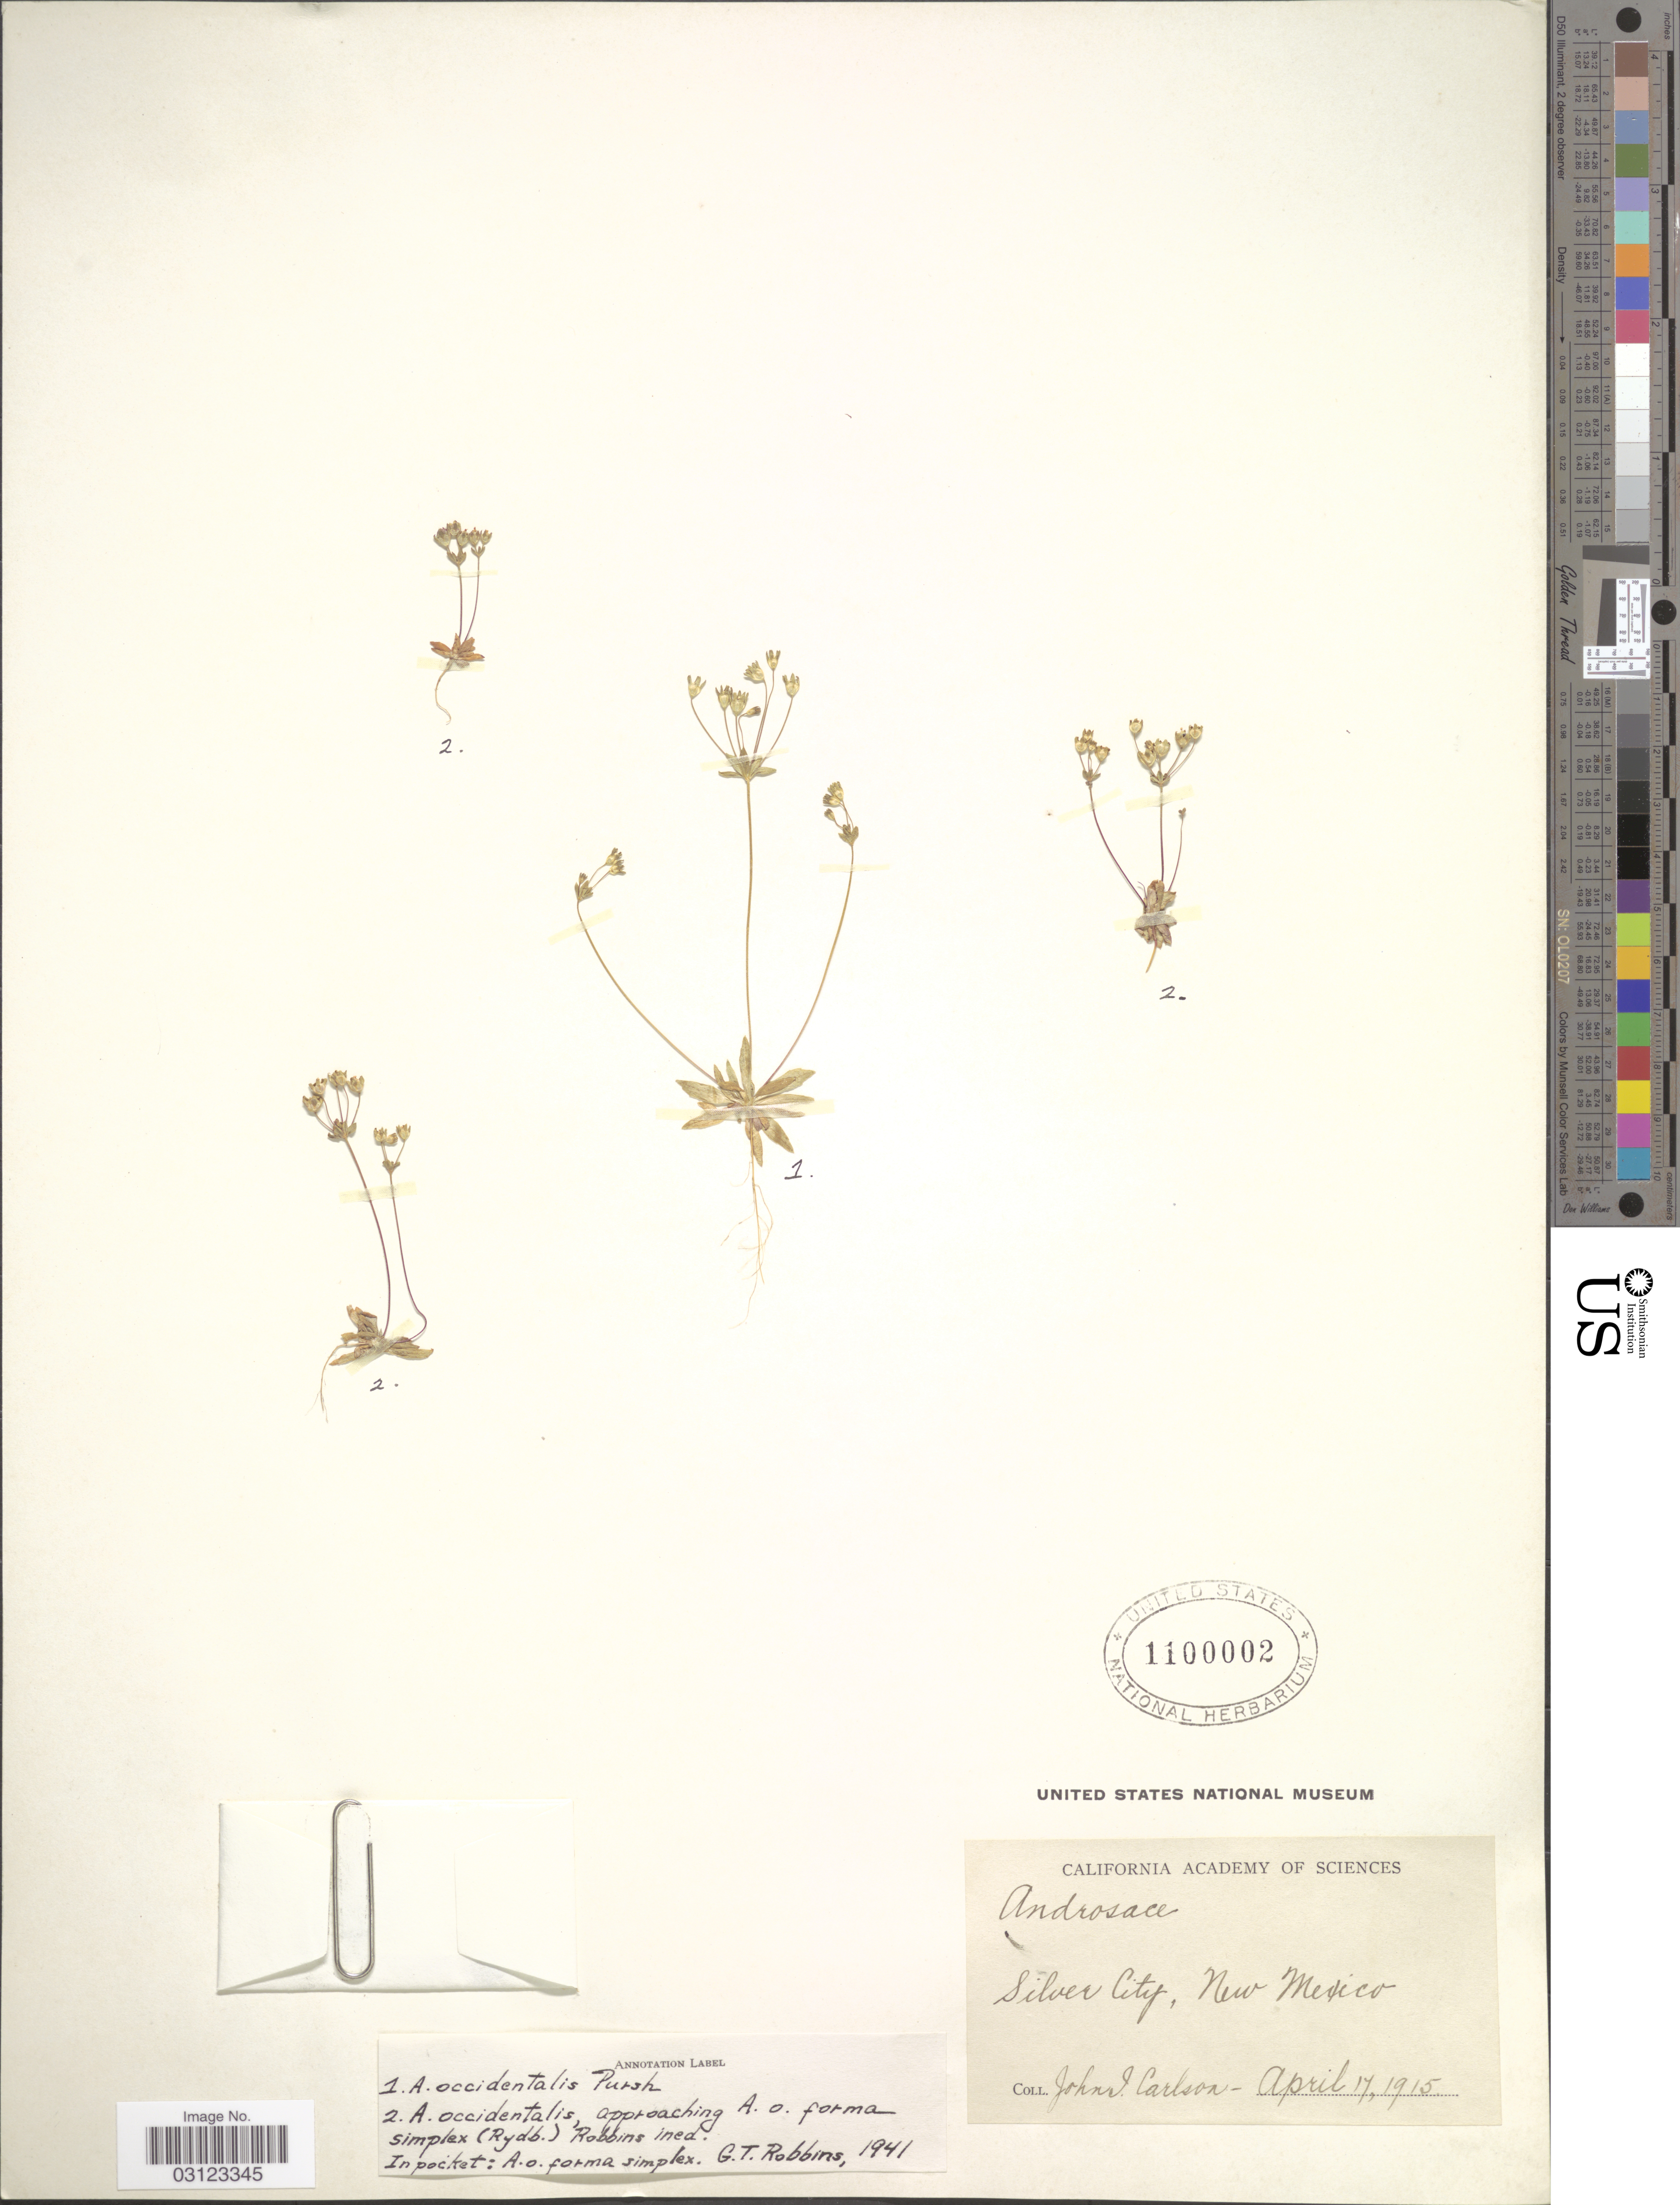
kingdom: Plantae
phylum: Tracheophyta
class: Magnoliopsida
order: Ericales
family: Primulaceae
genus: Androsace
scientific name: Androsace occidentalis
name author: (Pursh) Pursh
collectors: J. Carlson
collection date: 1915-04-17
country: United States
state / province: New Mexico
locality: Silver City.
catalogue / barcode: US 1100002